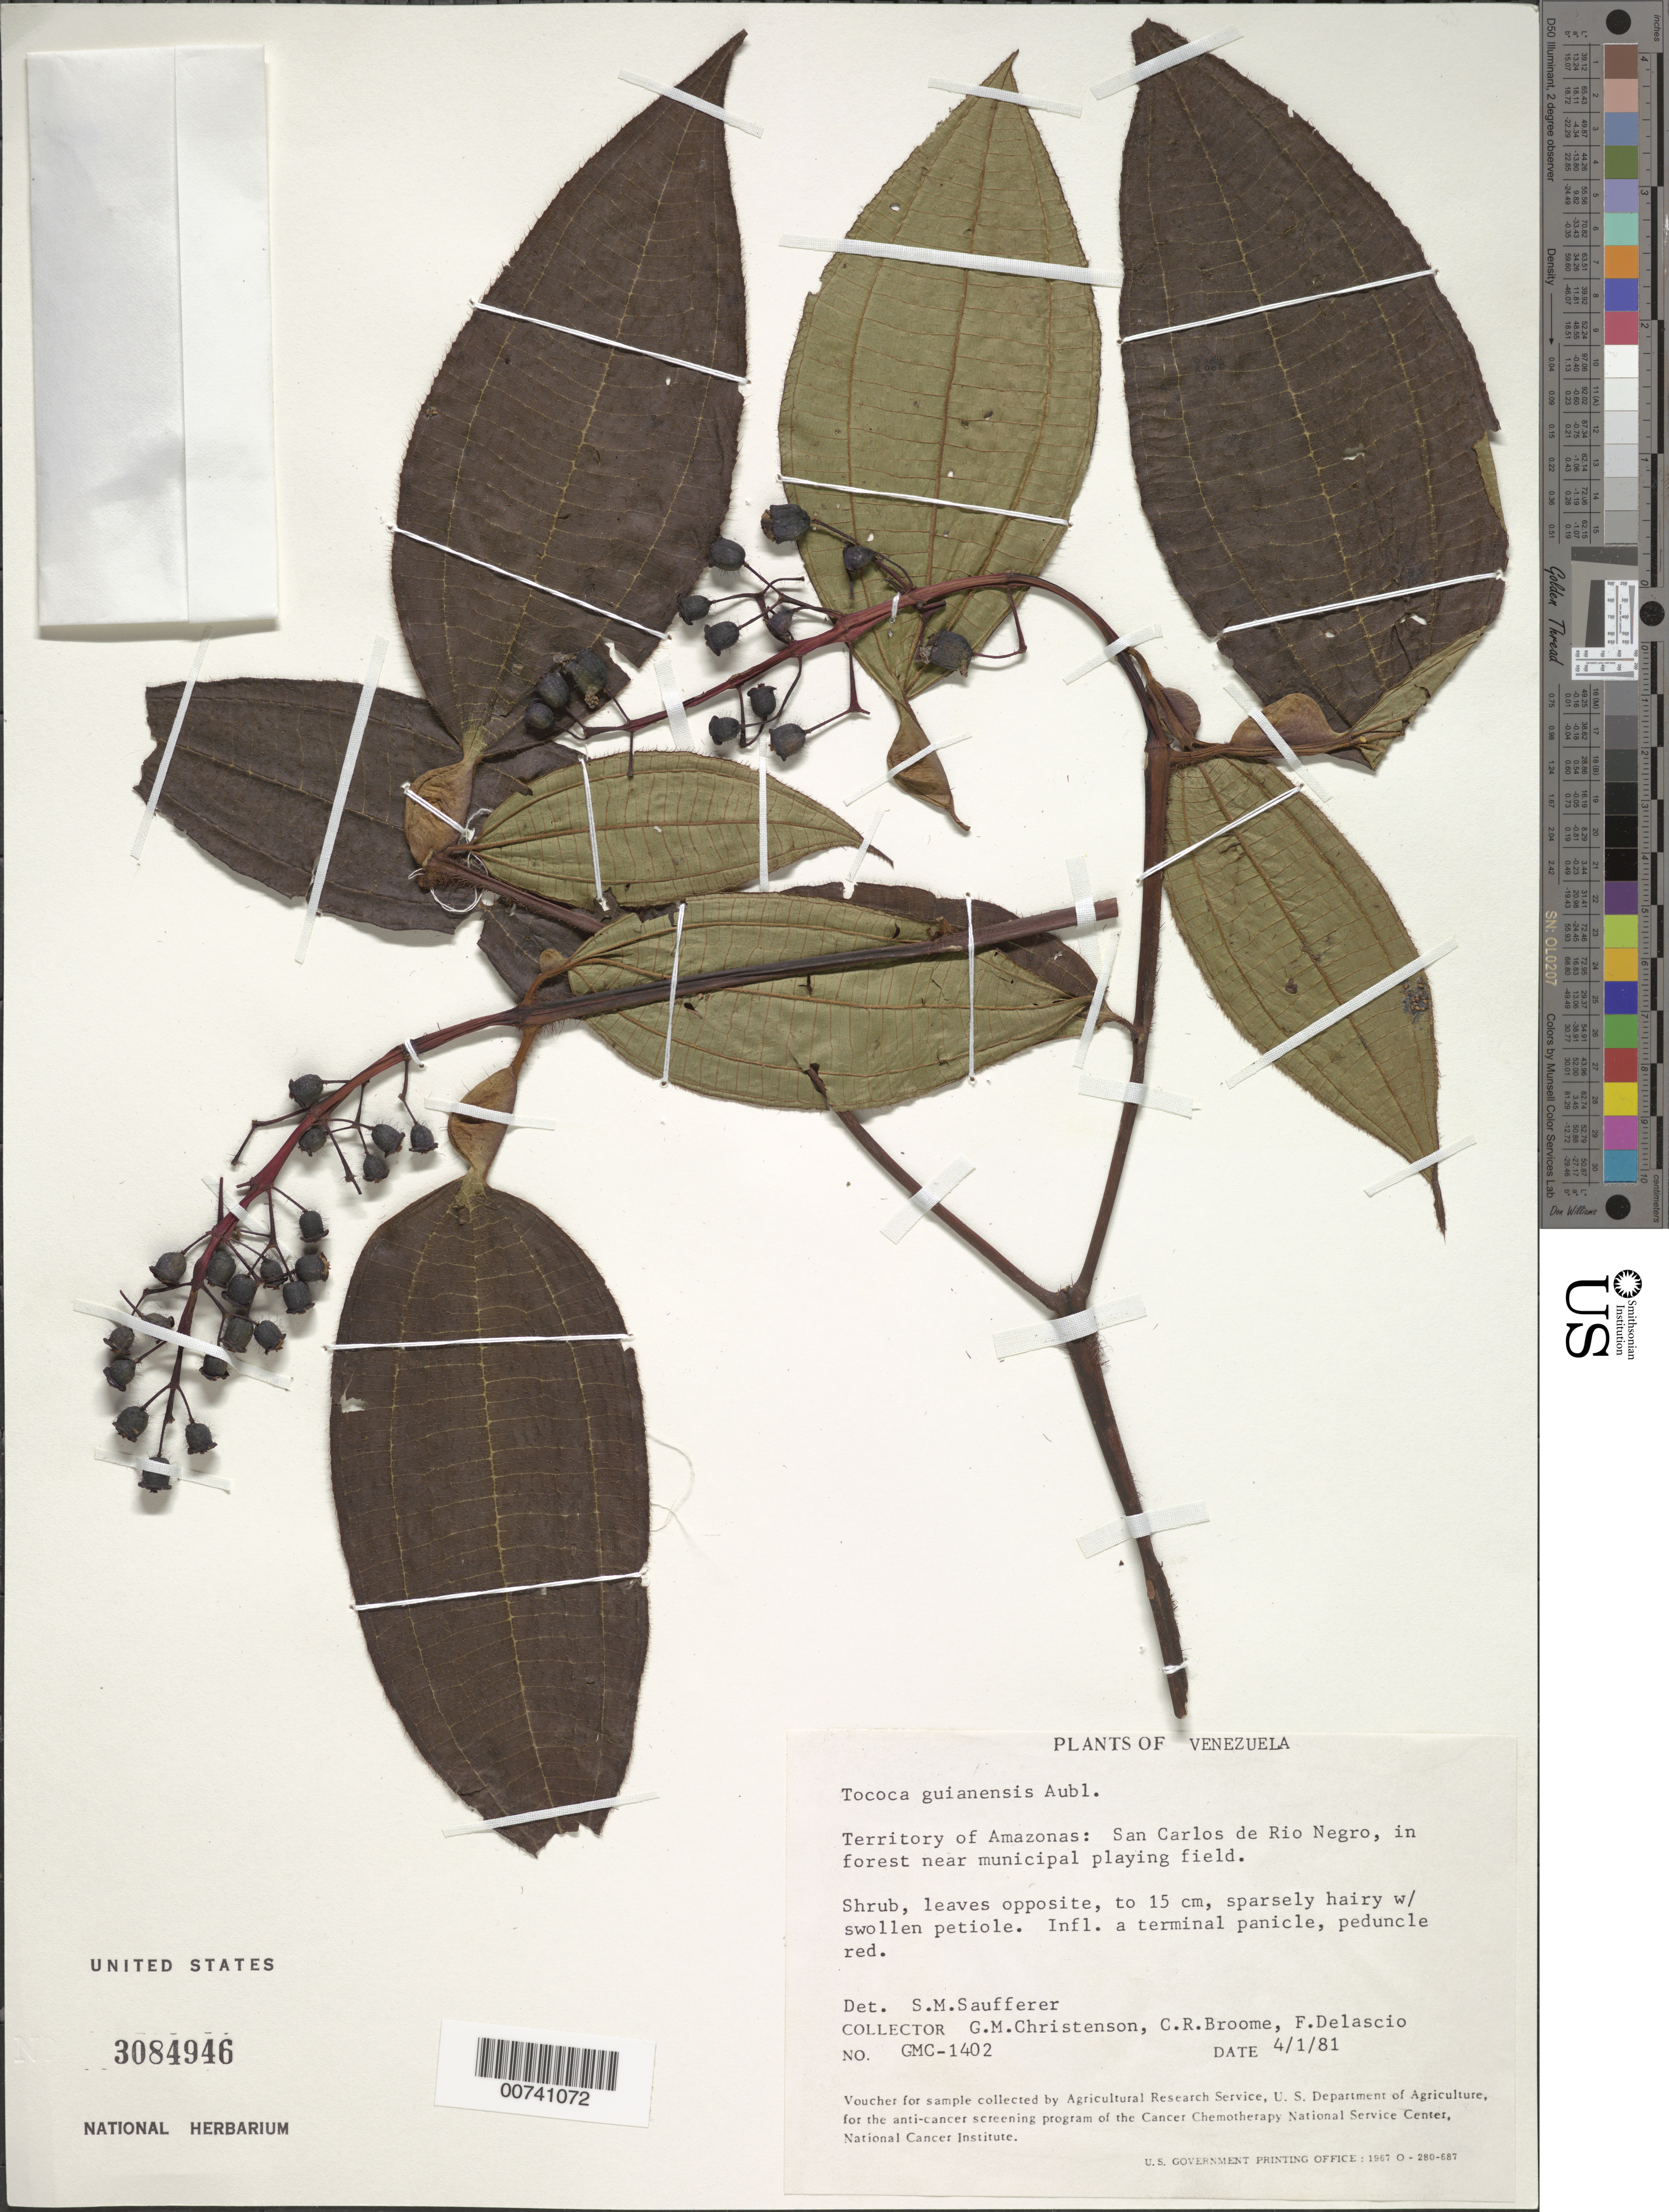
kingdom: Plantae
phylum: Tracheophyta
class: Magnoliopsida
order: Myrtales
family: Melastomataceae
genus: Tococa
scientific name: Tococa guianensis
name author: Aubl.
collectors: G. Christenson, C. R. Broome & F. Delascio C.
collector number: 1402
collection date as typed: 4-Jan-81 or 1-Apr-81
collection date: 1981-01-04 or 1981-04-01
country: Venezuela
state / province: Amazonas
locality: San Carlos de Río Negro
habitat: Forest near municipal playing field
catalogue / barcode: US 3084946